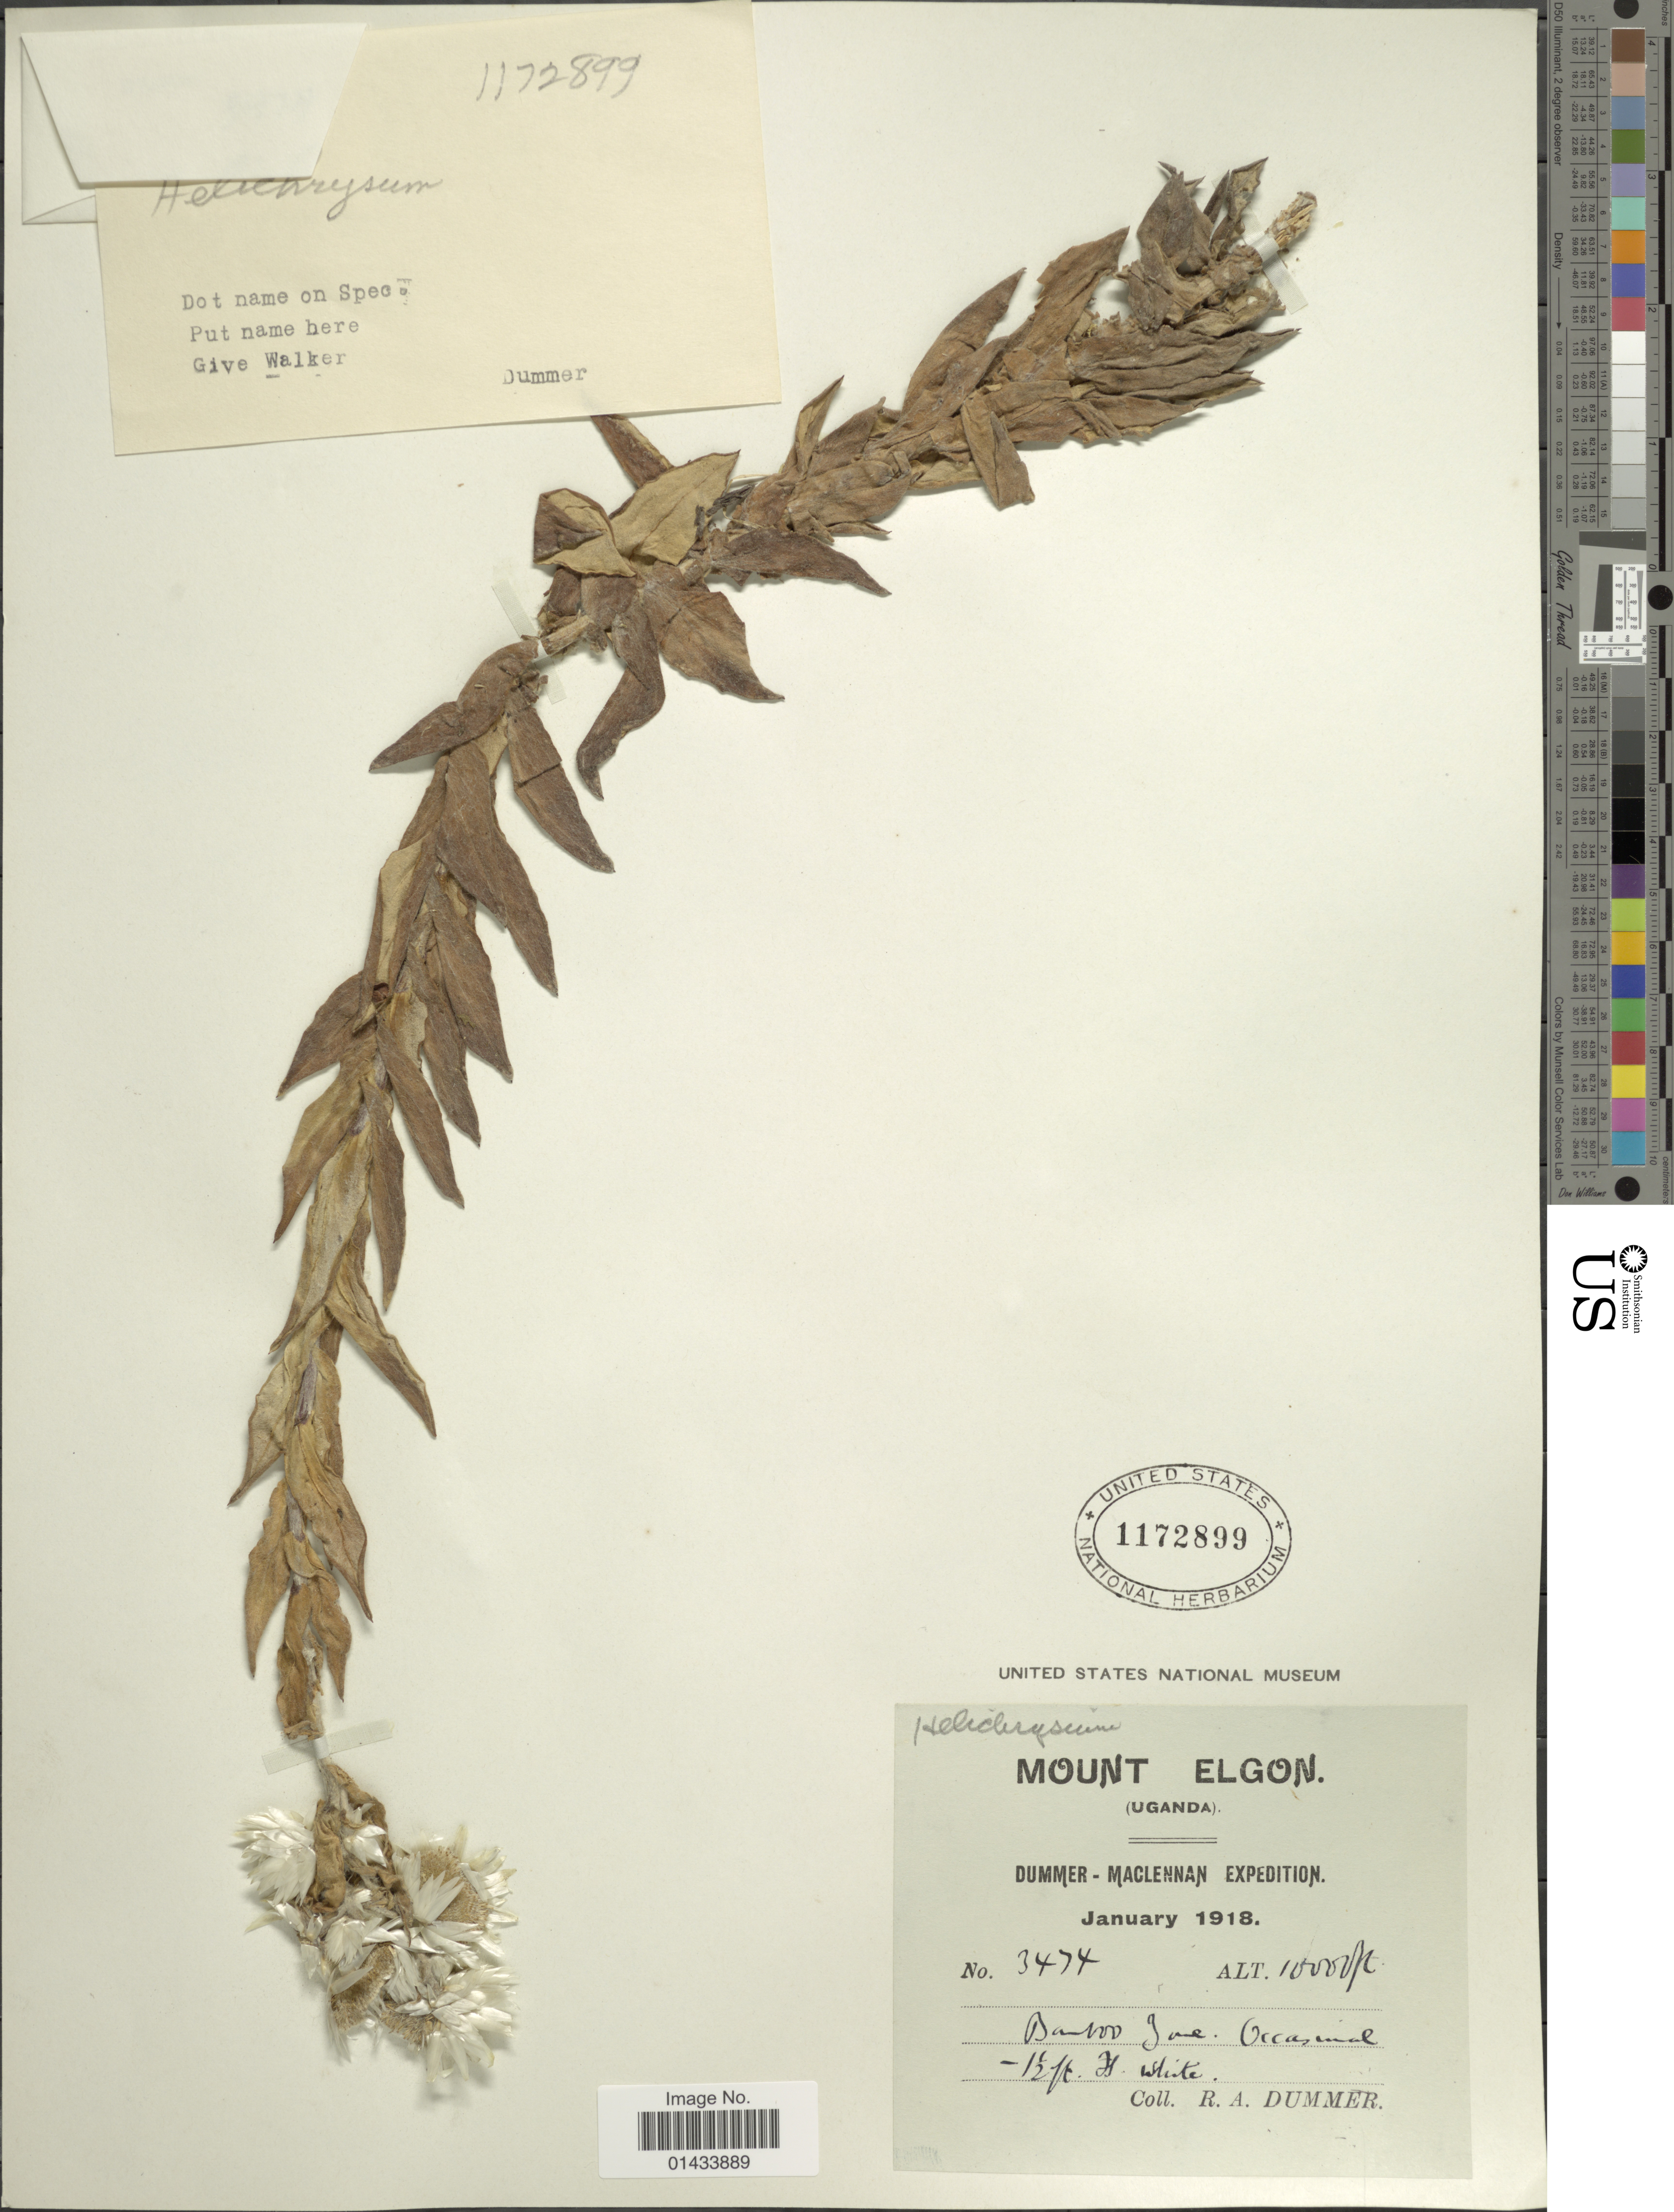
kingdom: Plantae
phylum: Tracheophyta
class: Magnoliopsida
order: Asterales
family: Asteraceae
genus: Helichrysum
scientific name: Helichrysum sp.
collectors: R. Dümmer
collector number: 3474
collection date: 1918-01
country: Uganda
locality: Mount Elgon, Bamboo Zone.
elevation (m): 3048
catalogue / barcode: US 1172899